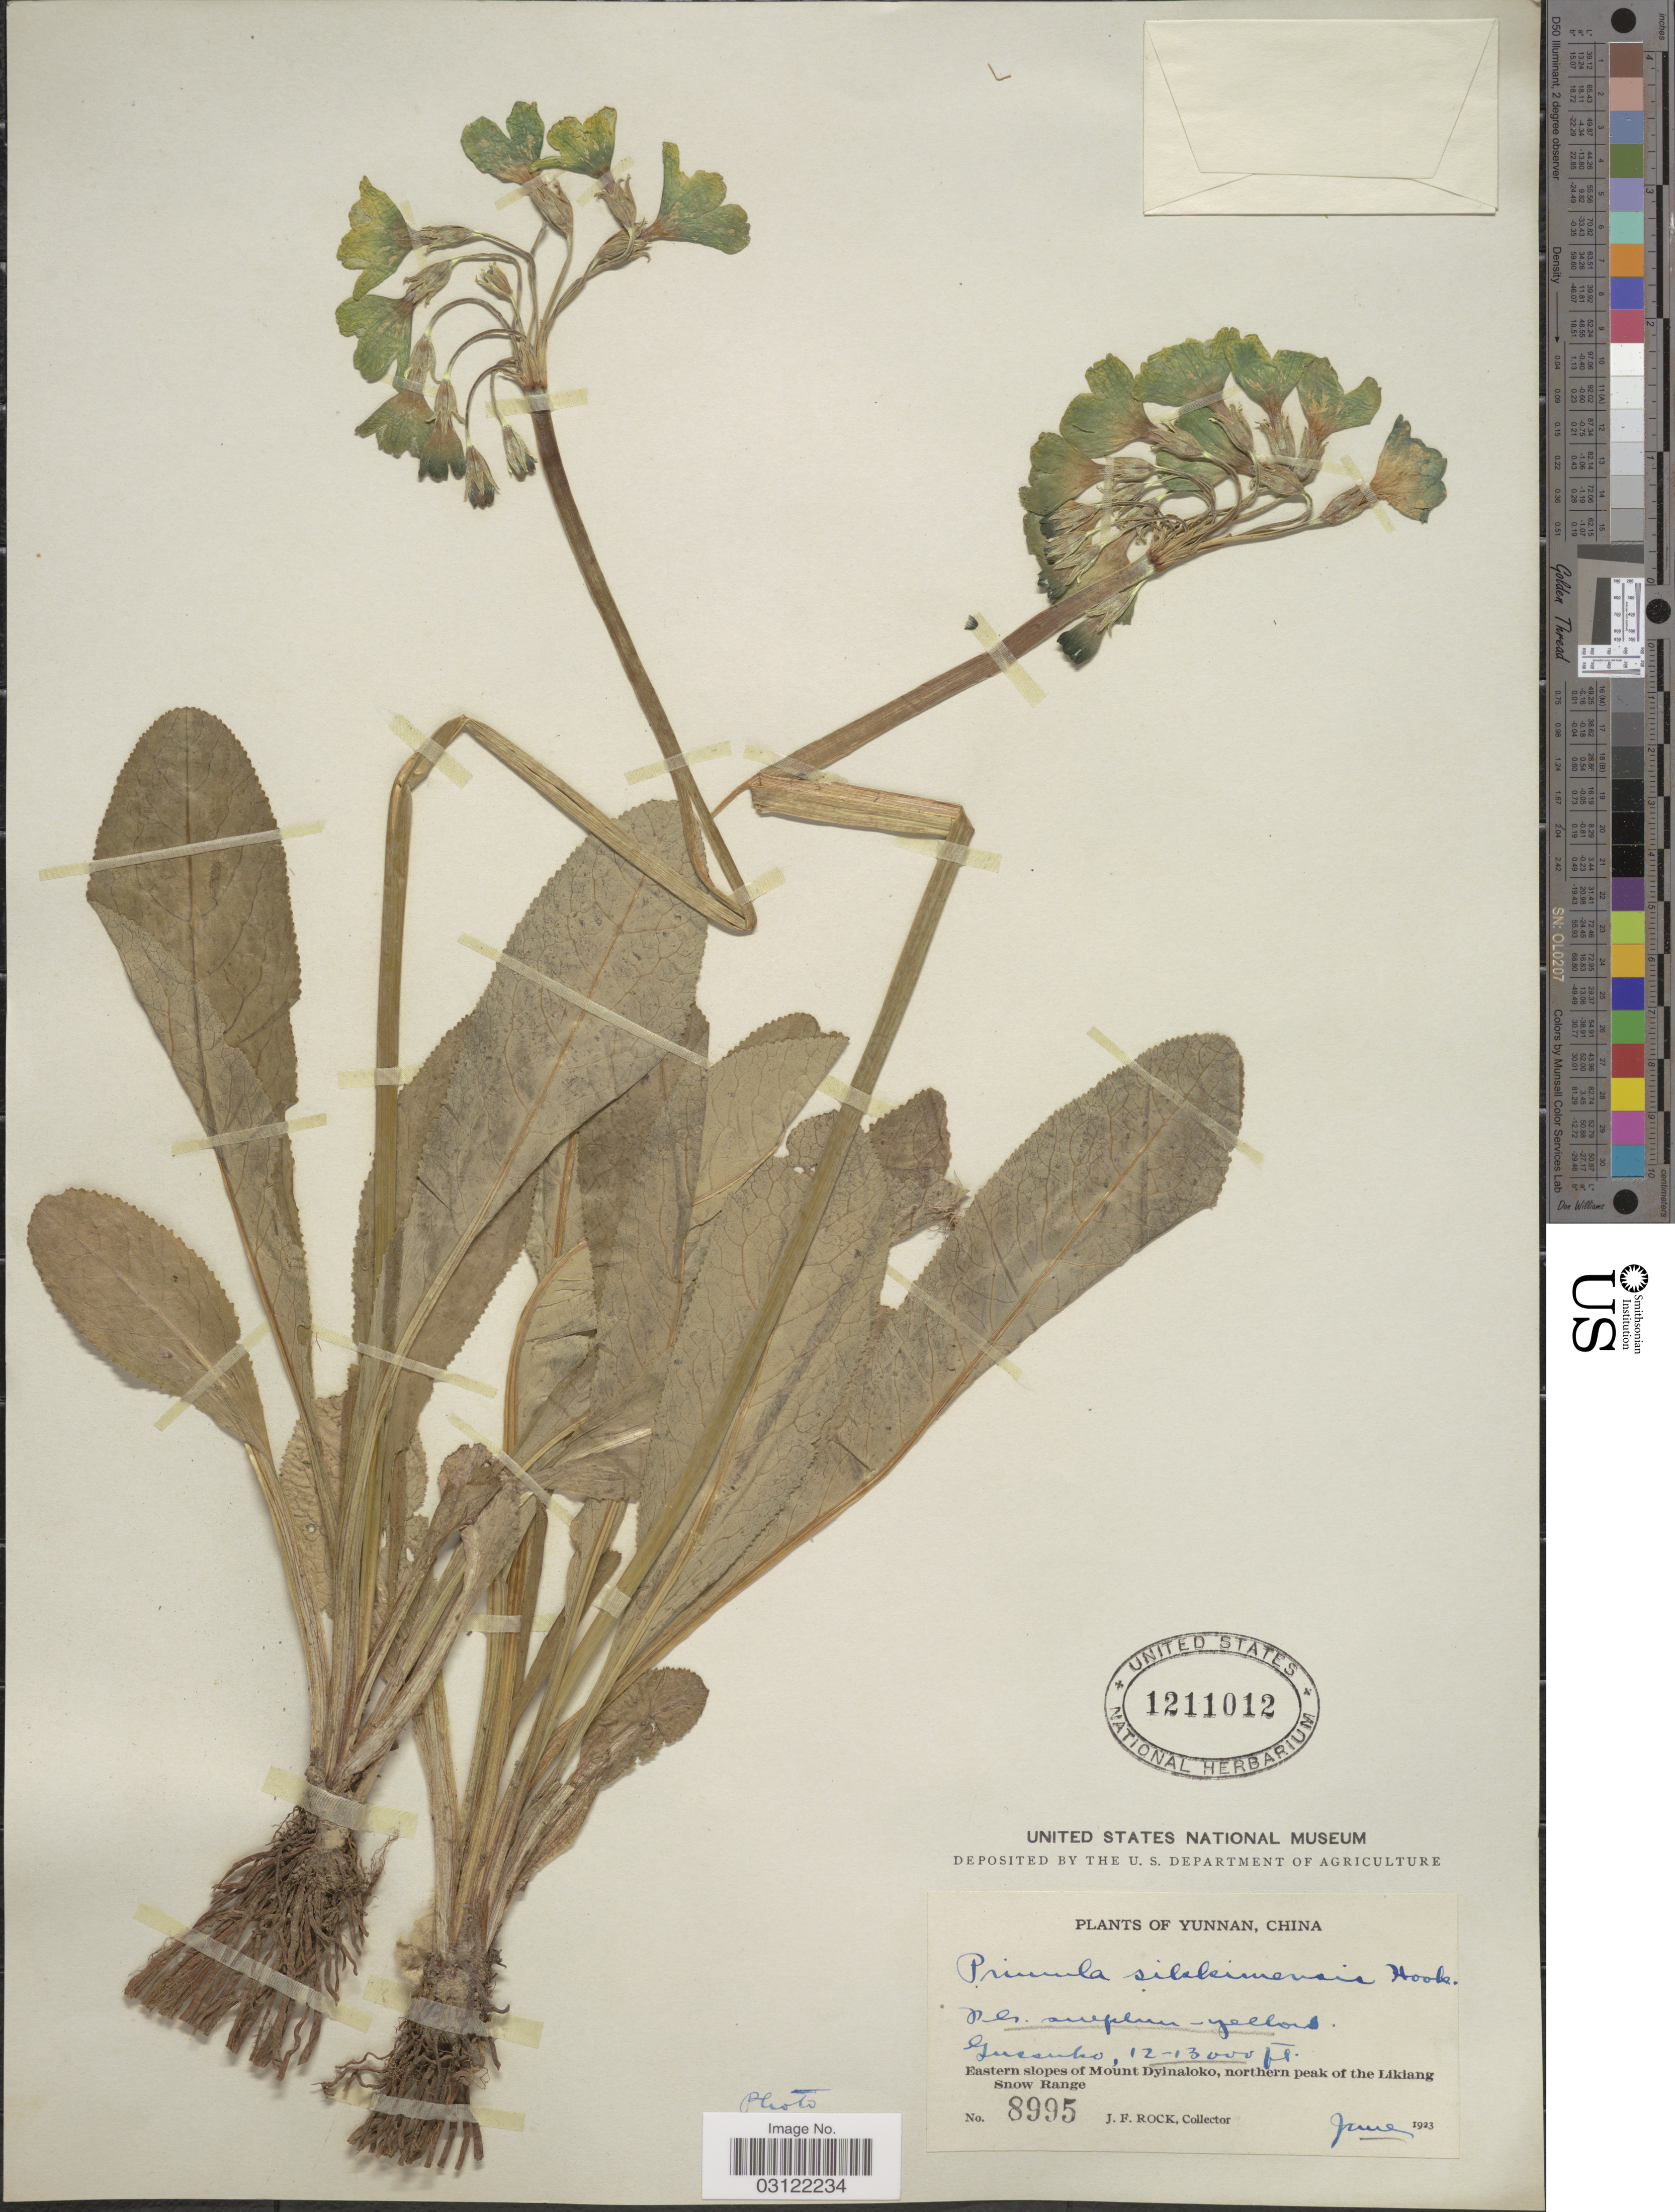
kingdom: Plantae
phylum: Tracheophyta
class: Magnoliopsida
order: Ericales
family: Primulaceae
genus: Primula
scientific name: Primula sikkimensis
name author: Hook.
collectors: J. Rock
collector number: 8995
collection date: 1923-06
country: China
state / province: Yunnan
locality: Yassuko. Eastern slopes of Mount Dyinaloko, northern peak of the Likiang Snow Range.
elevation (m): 3658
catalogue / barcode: US 1211012